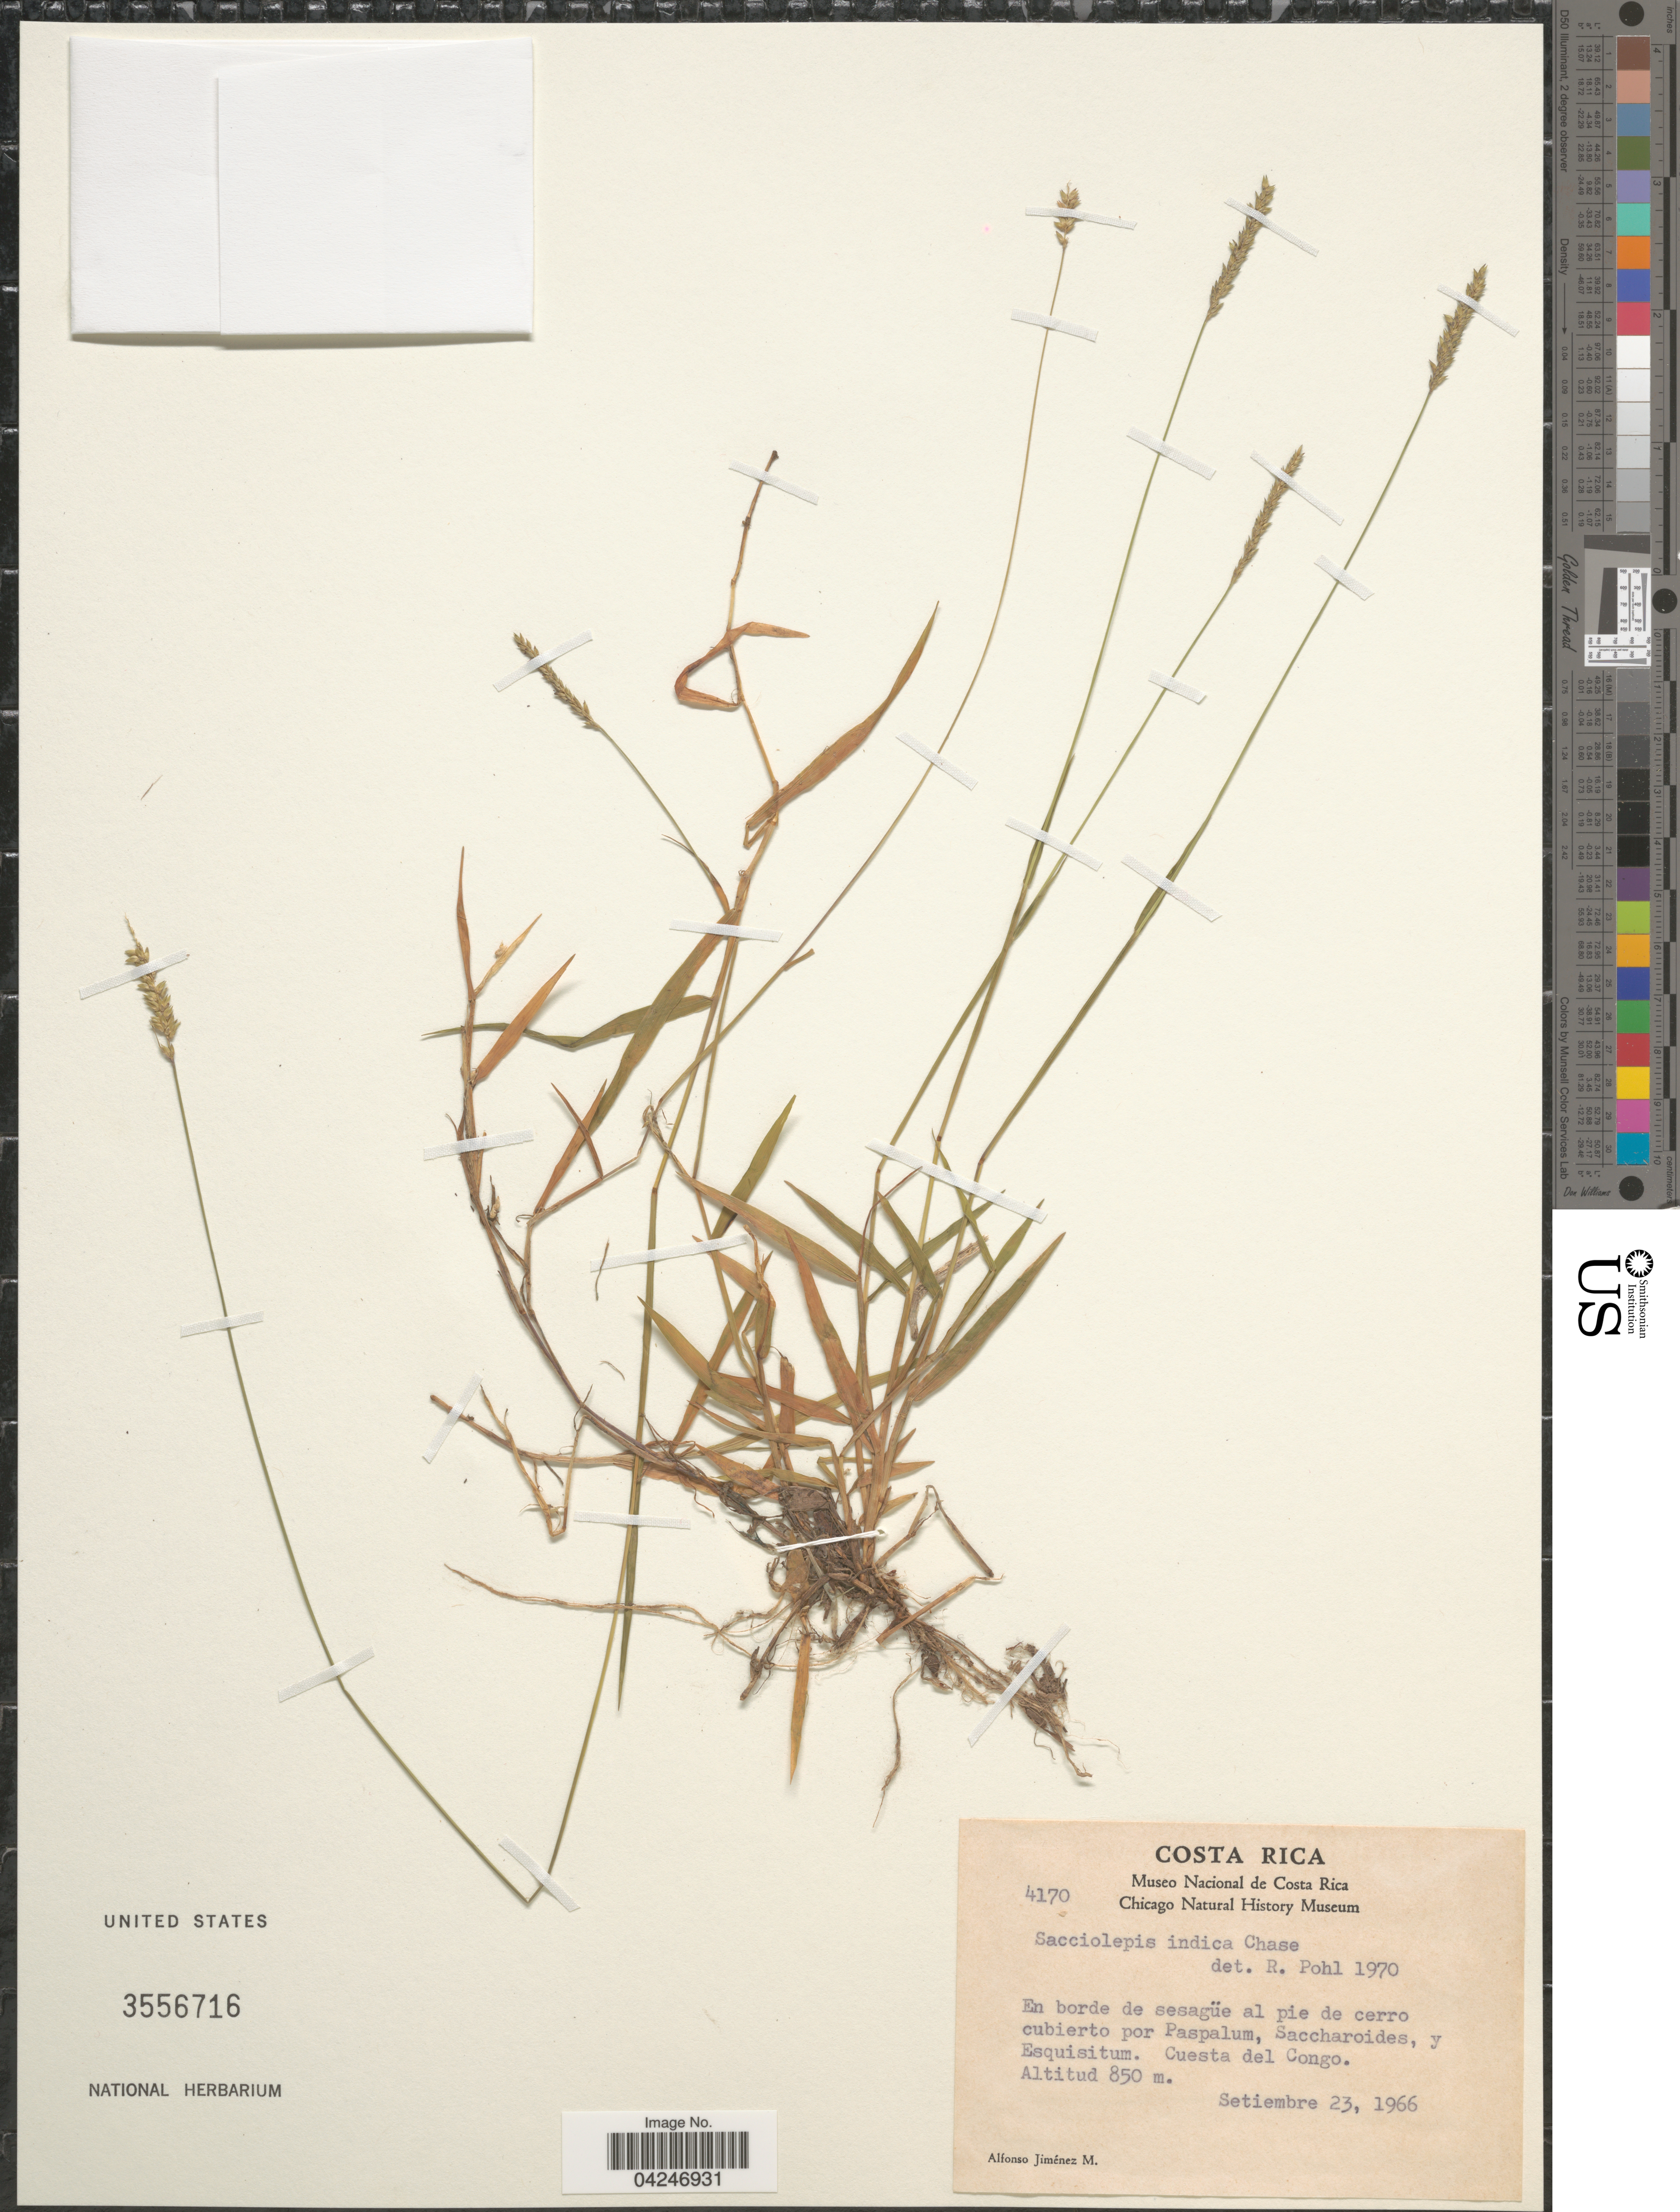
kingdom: Plantae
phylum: Tracheophyta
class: Liliopsida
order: Poales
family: Poaceae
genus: Sacciolepis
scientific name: Sacciolepis indica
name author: (L.) Chase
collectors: A. Jimenez M.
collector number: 4170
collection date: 1966-09-23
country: Costa Rica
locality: En bord de sesagüe al pie de cerro cubierto por Paspalum, Saccharoides, y Esquisitum. Cuesta del Congo.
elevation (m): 850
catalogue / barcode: US 3556716